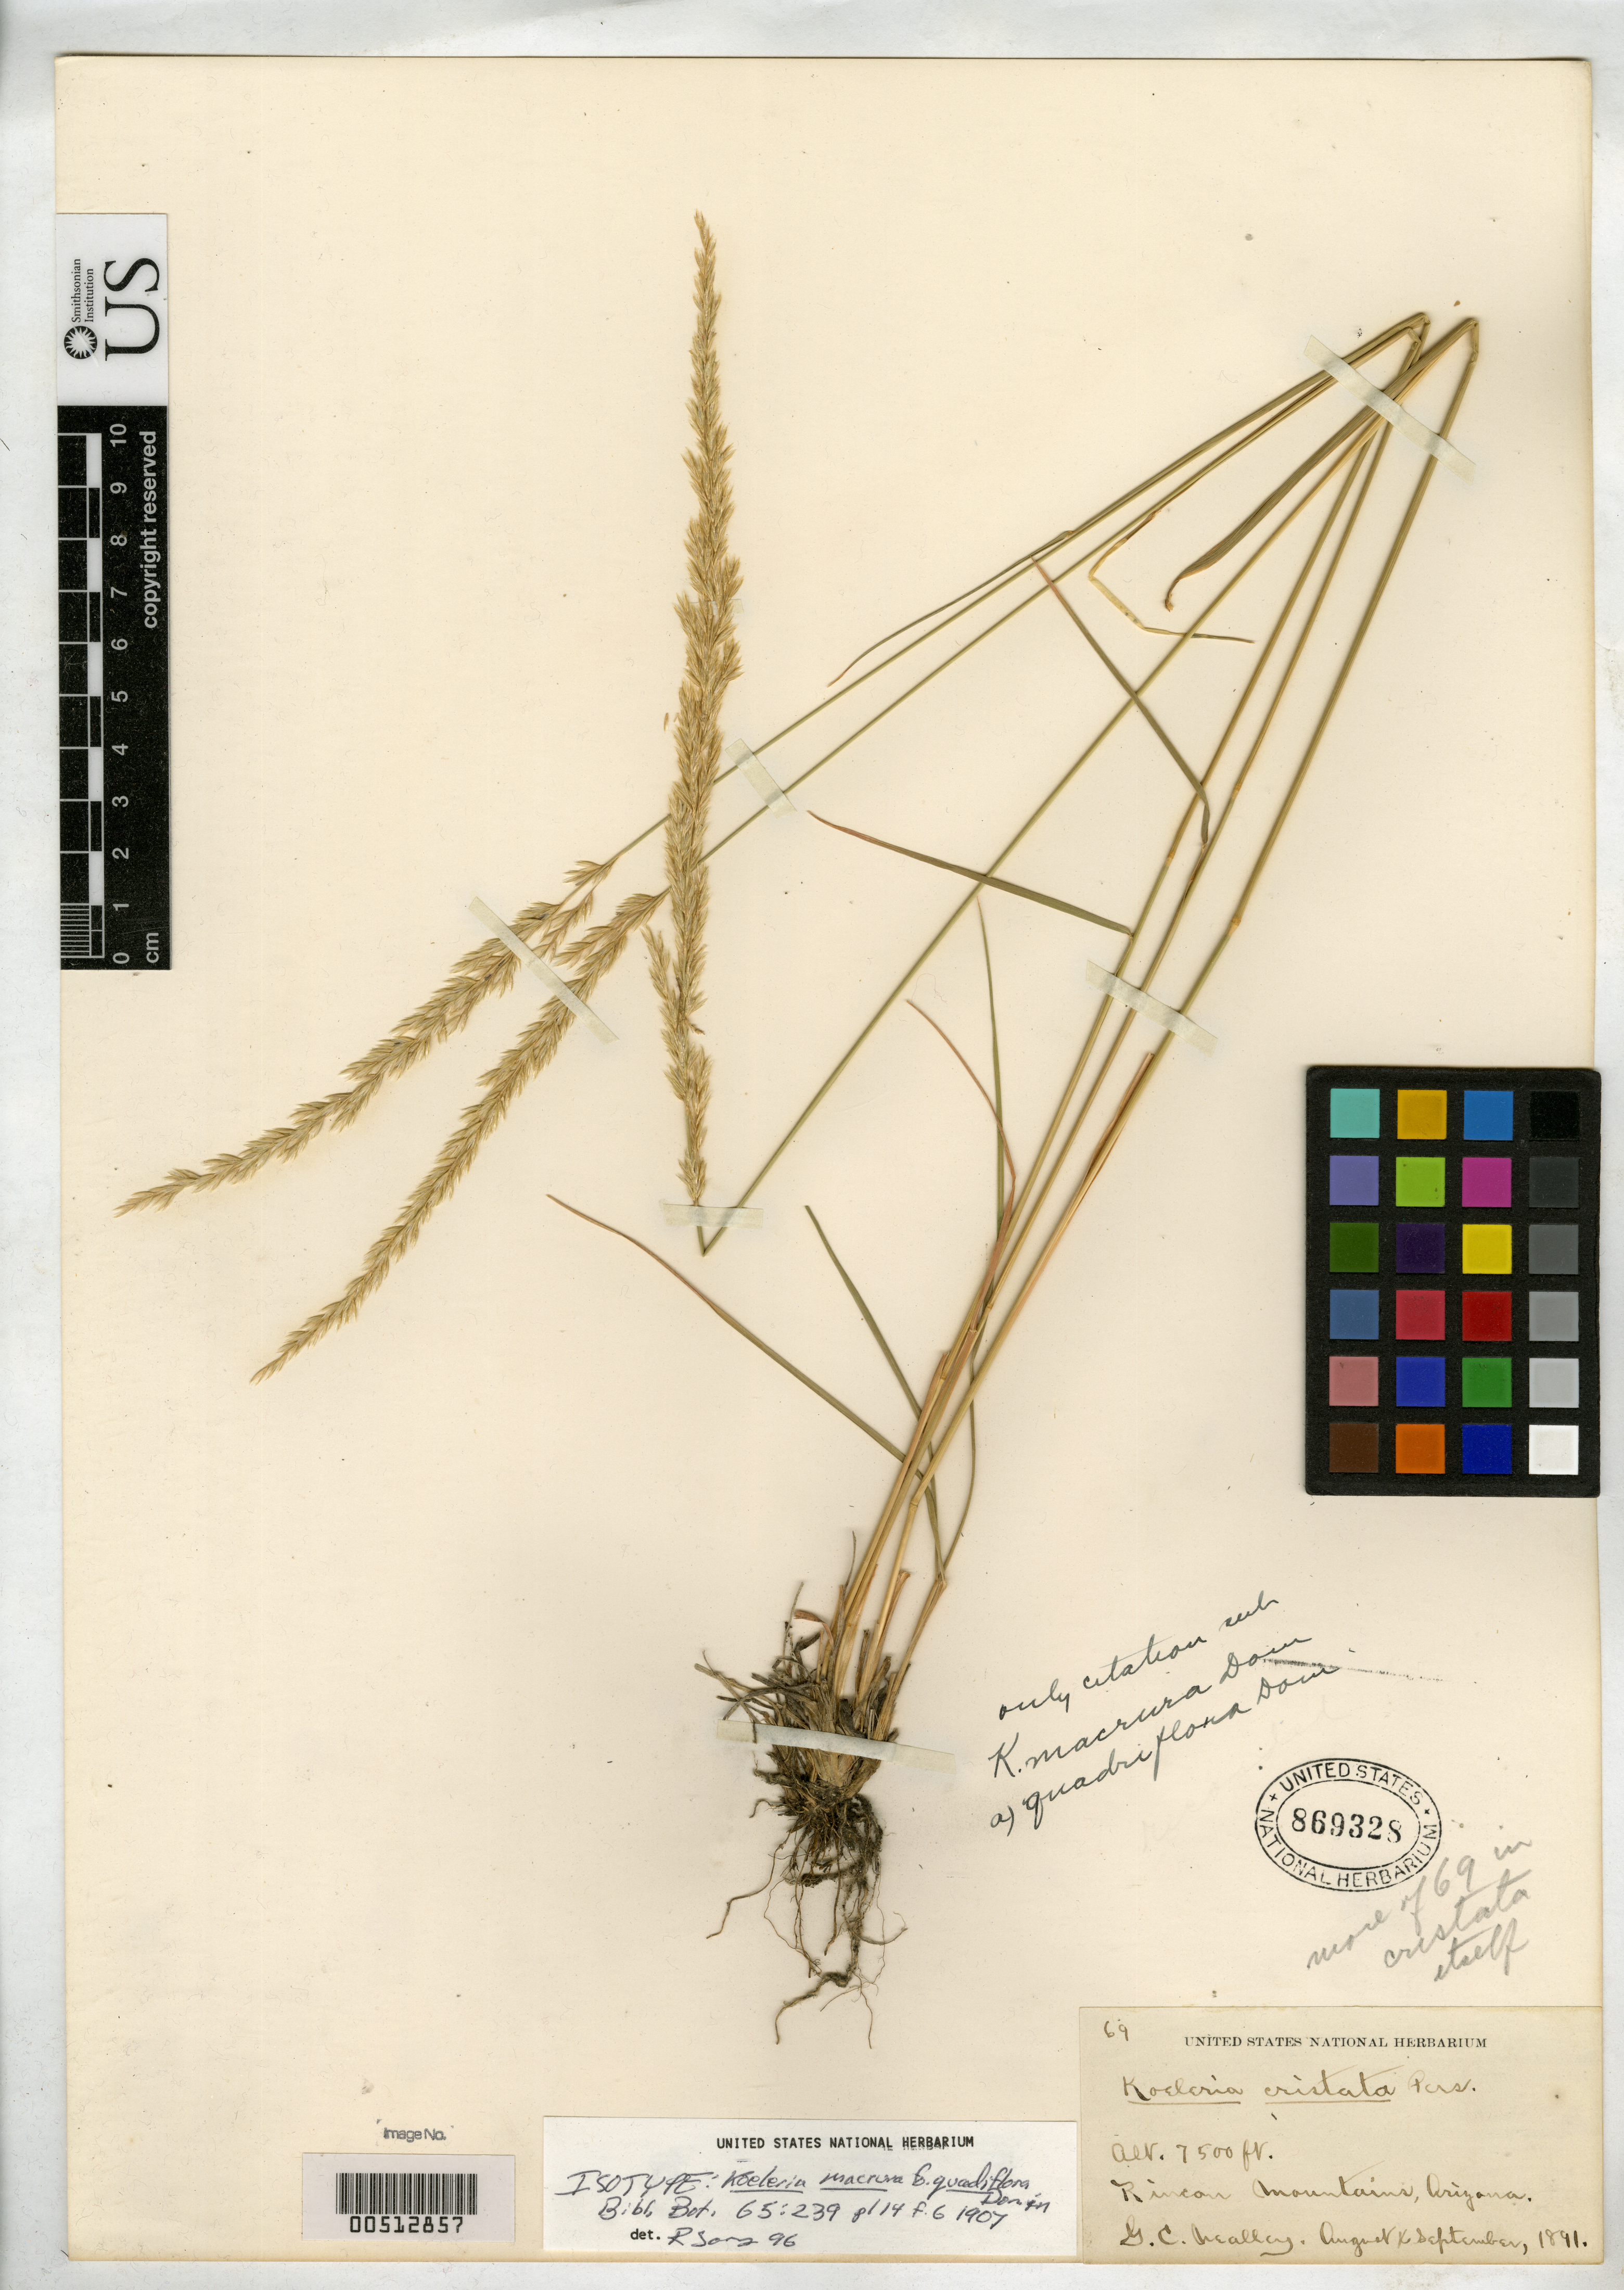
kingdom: Plantae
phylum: Tracheophyta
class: Liliopsida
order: Poales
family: Poaceae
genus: Koeleria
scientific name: Koeleria gracilis f. quadriflora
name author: Domin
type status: Isotype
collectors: G. C. Nealley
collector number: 69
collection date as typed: Aug 1891 to -- Sep 1891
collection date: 1891-08/1891-09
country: United States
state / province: Arizona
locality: Rincon Mountains.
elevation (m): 2286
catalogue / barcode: US 869328